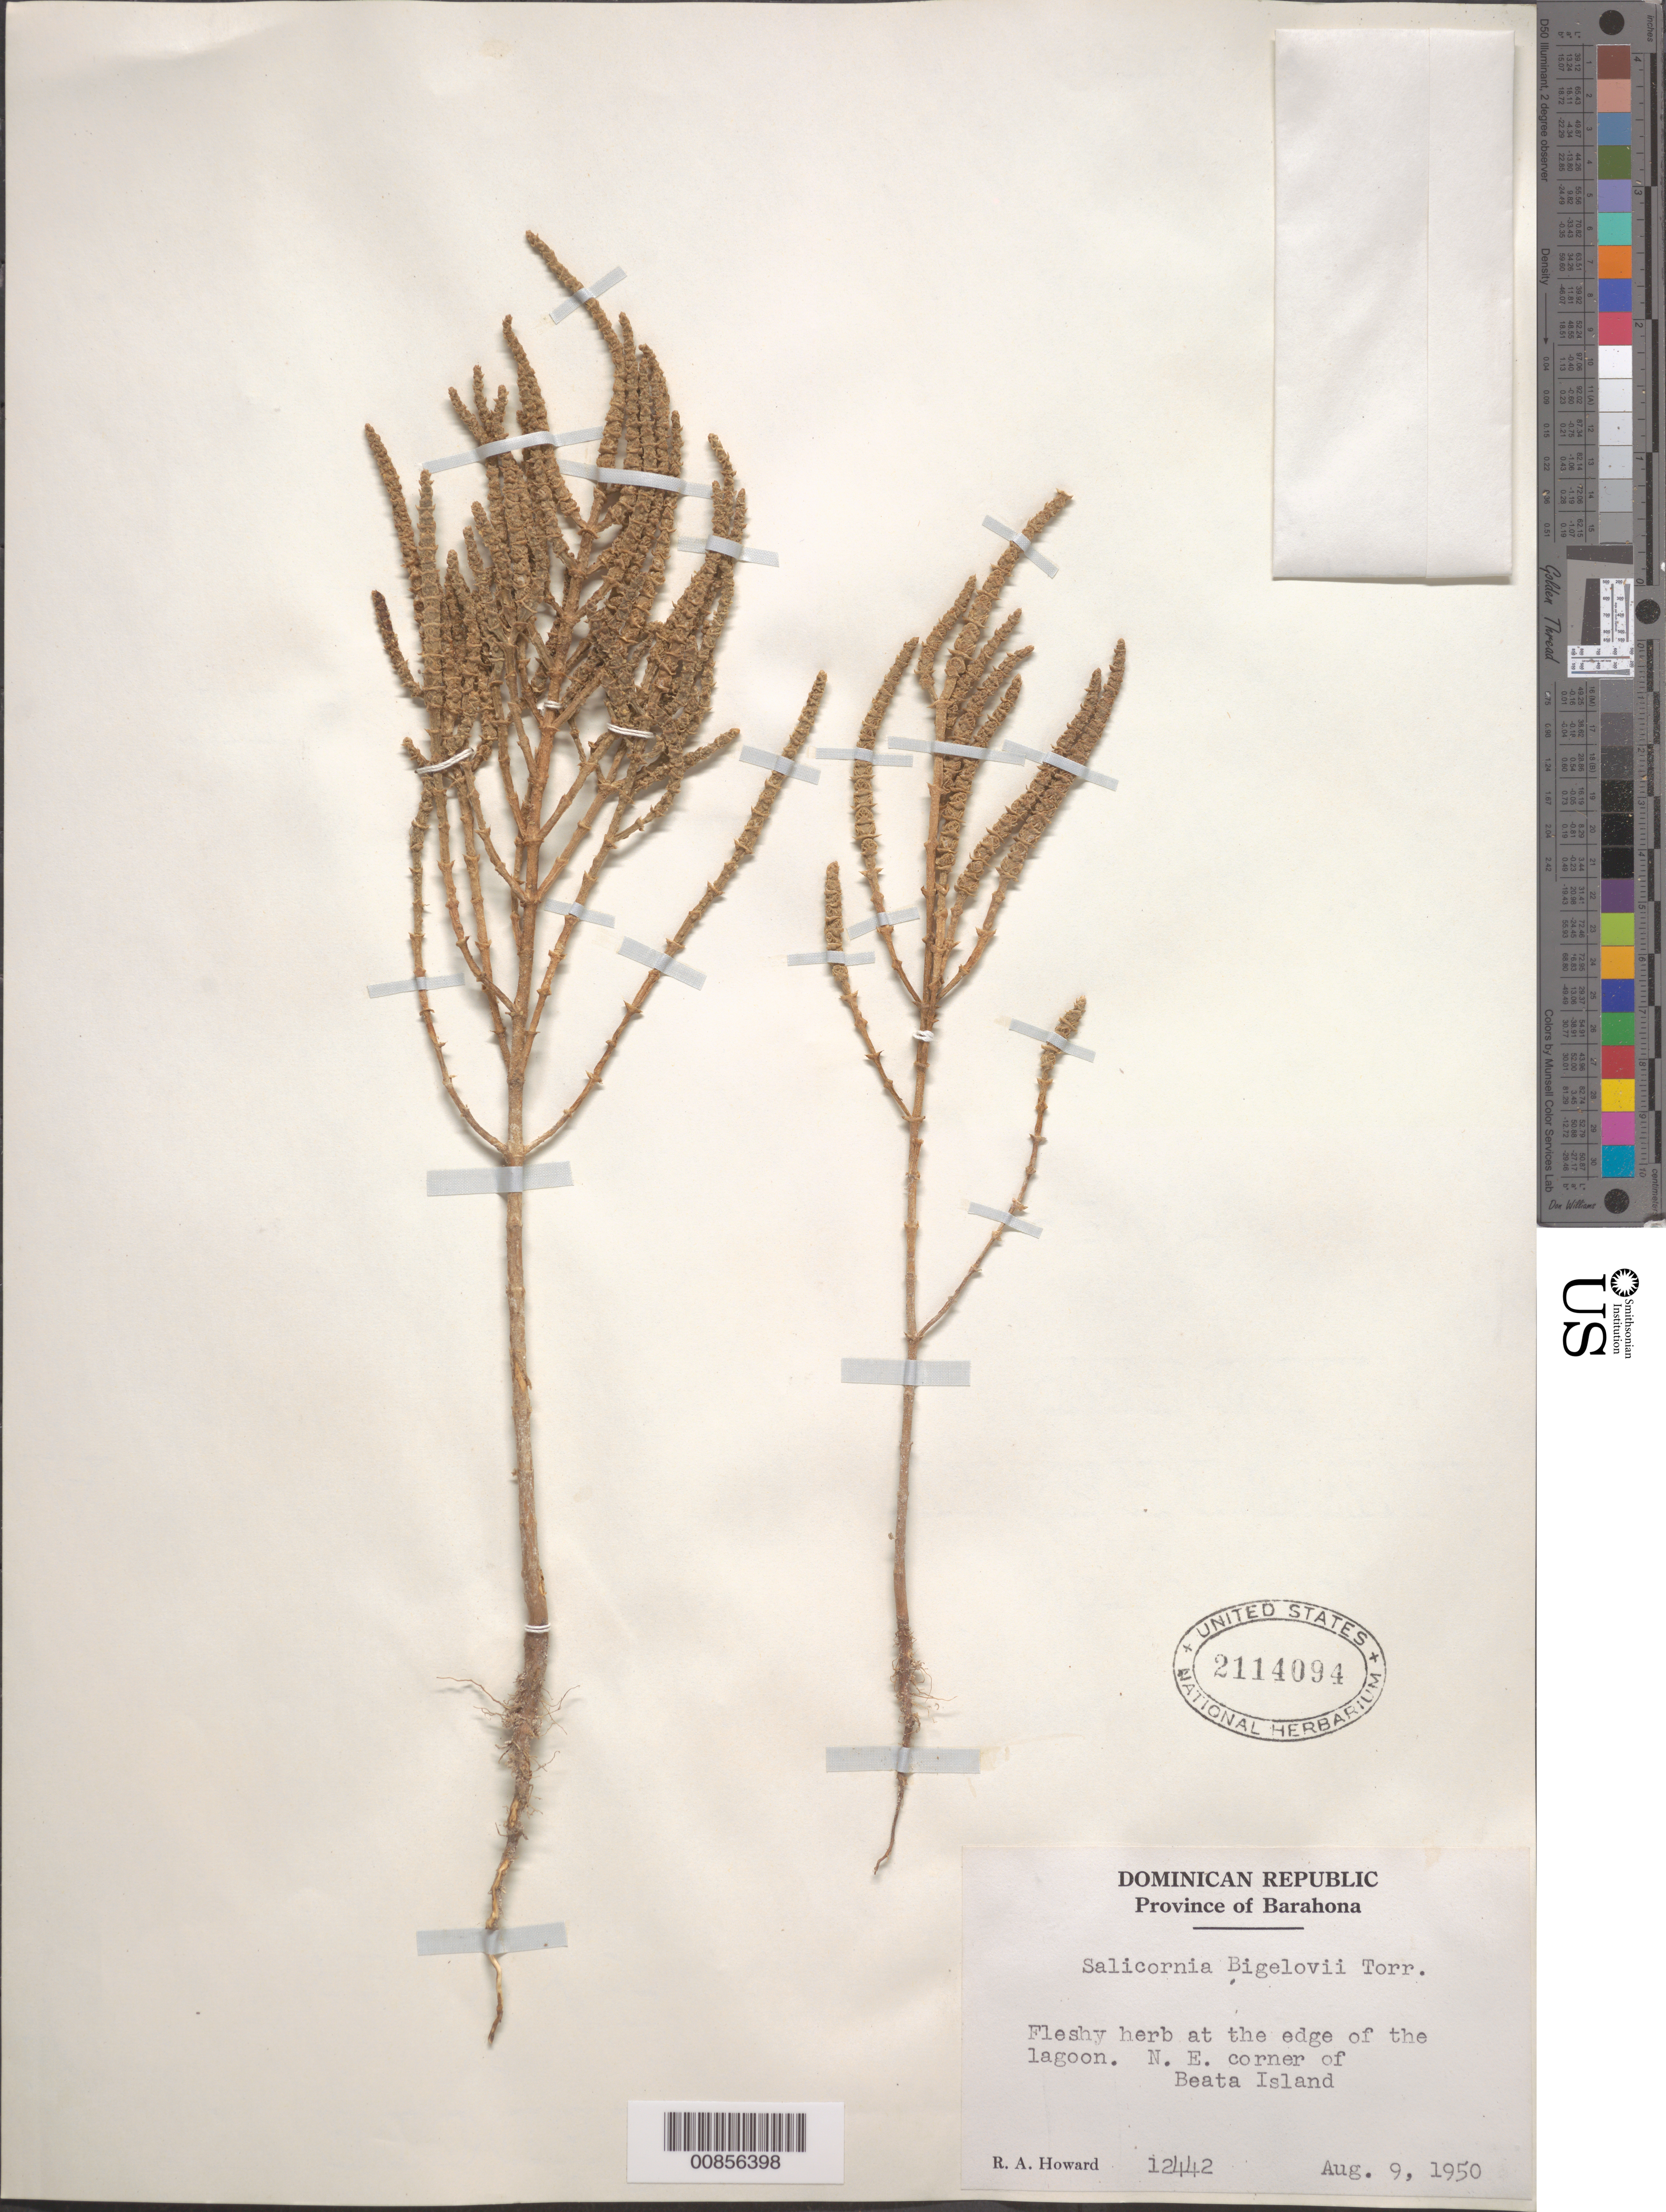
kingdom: Plantae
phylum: Tracheophyta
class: Magnoliopsida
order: Caryophyllales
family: Amaranthaceae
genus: Salicornia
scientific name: Salicornia bigelovii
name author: Torr.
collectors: R. A. Howard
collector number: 12442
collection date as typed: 09 Aug 1950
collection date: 1950-08-09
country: Dominican Republic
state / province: Barahona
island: Isla Beata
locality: N. E. corner of Beata Island. At the edge of the lagoon.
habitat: Edge of lagoon.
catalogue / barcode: US 2114094